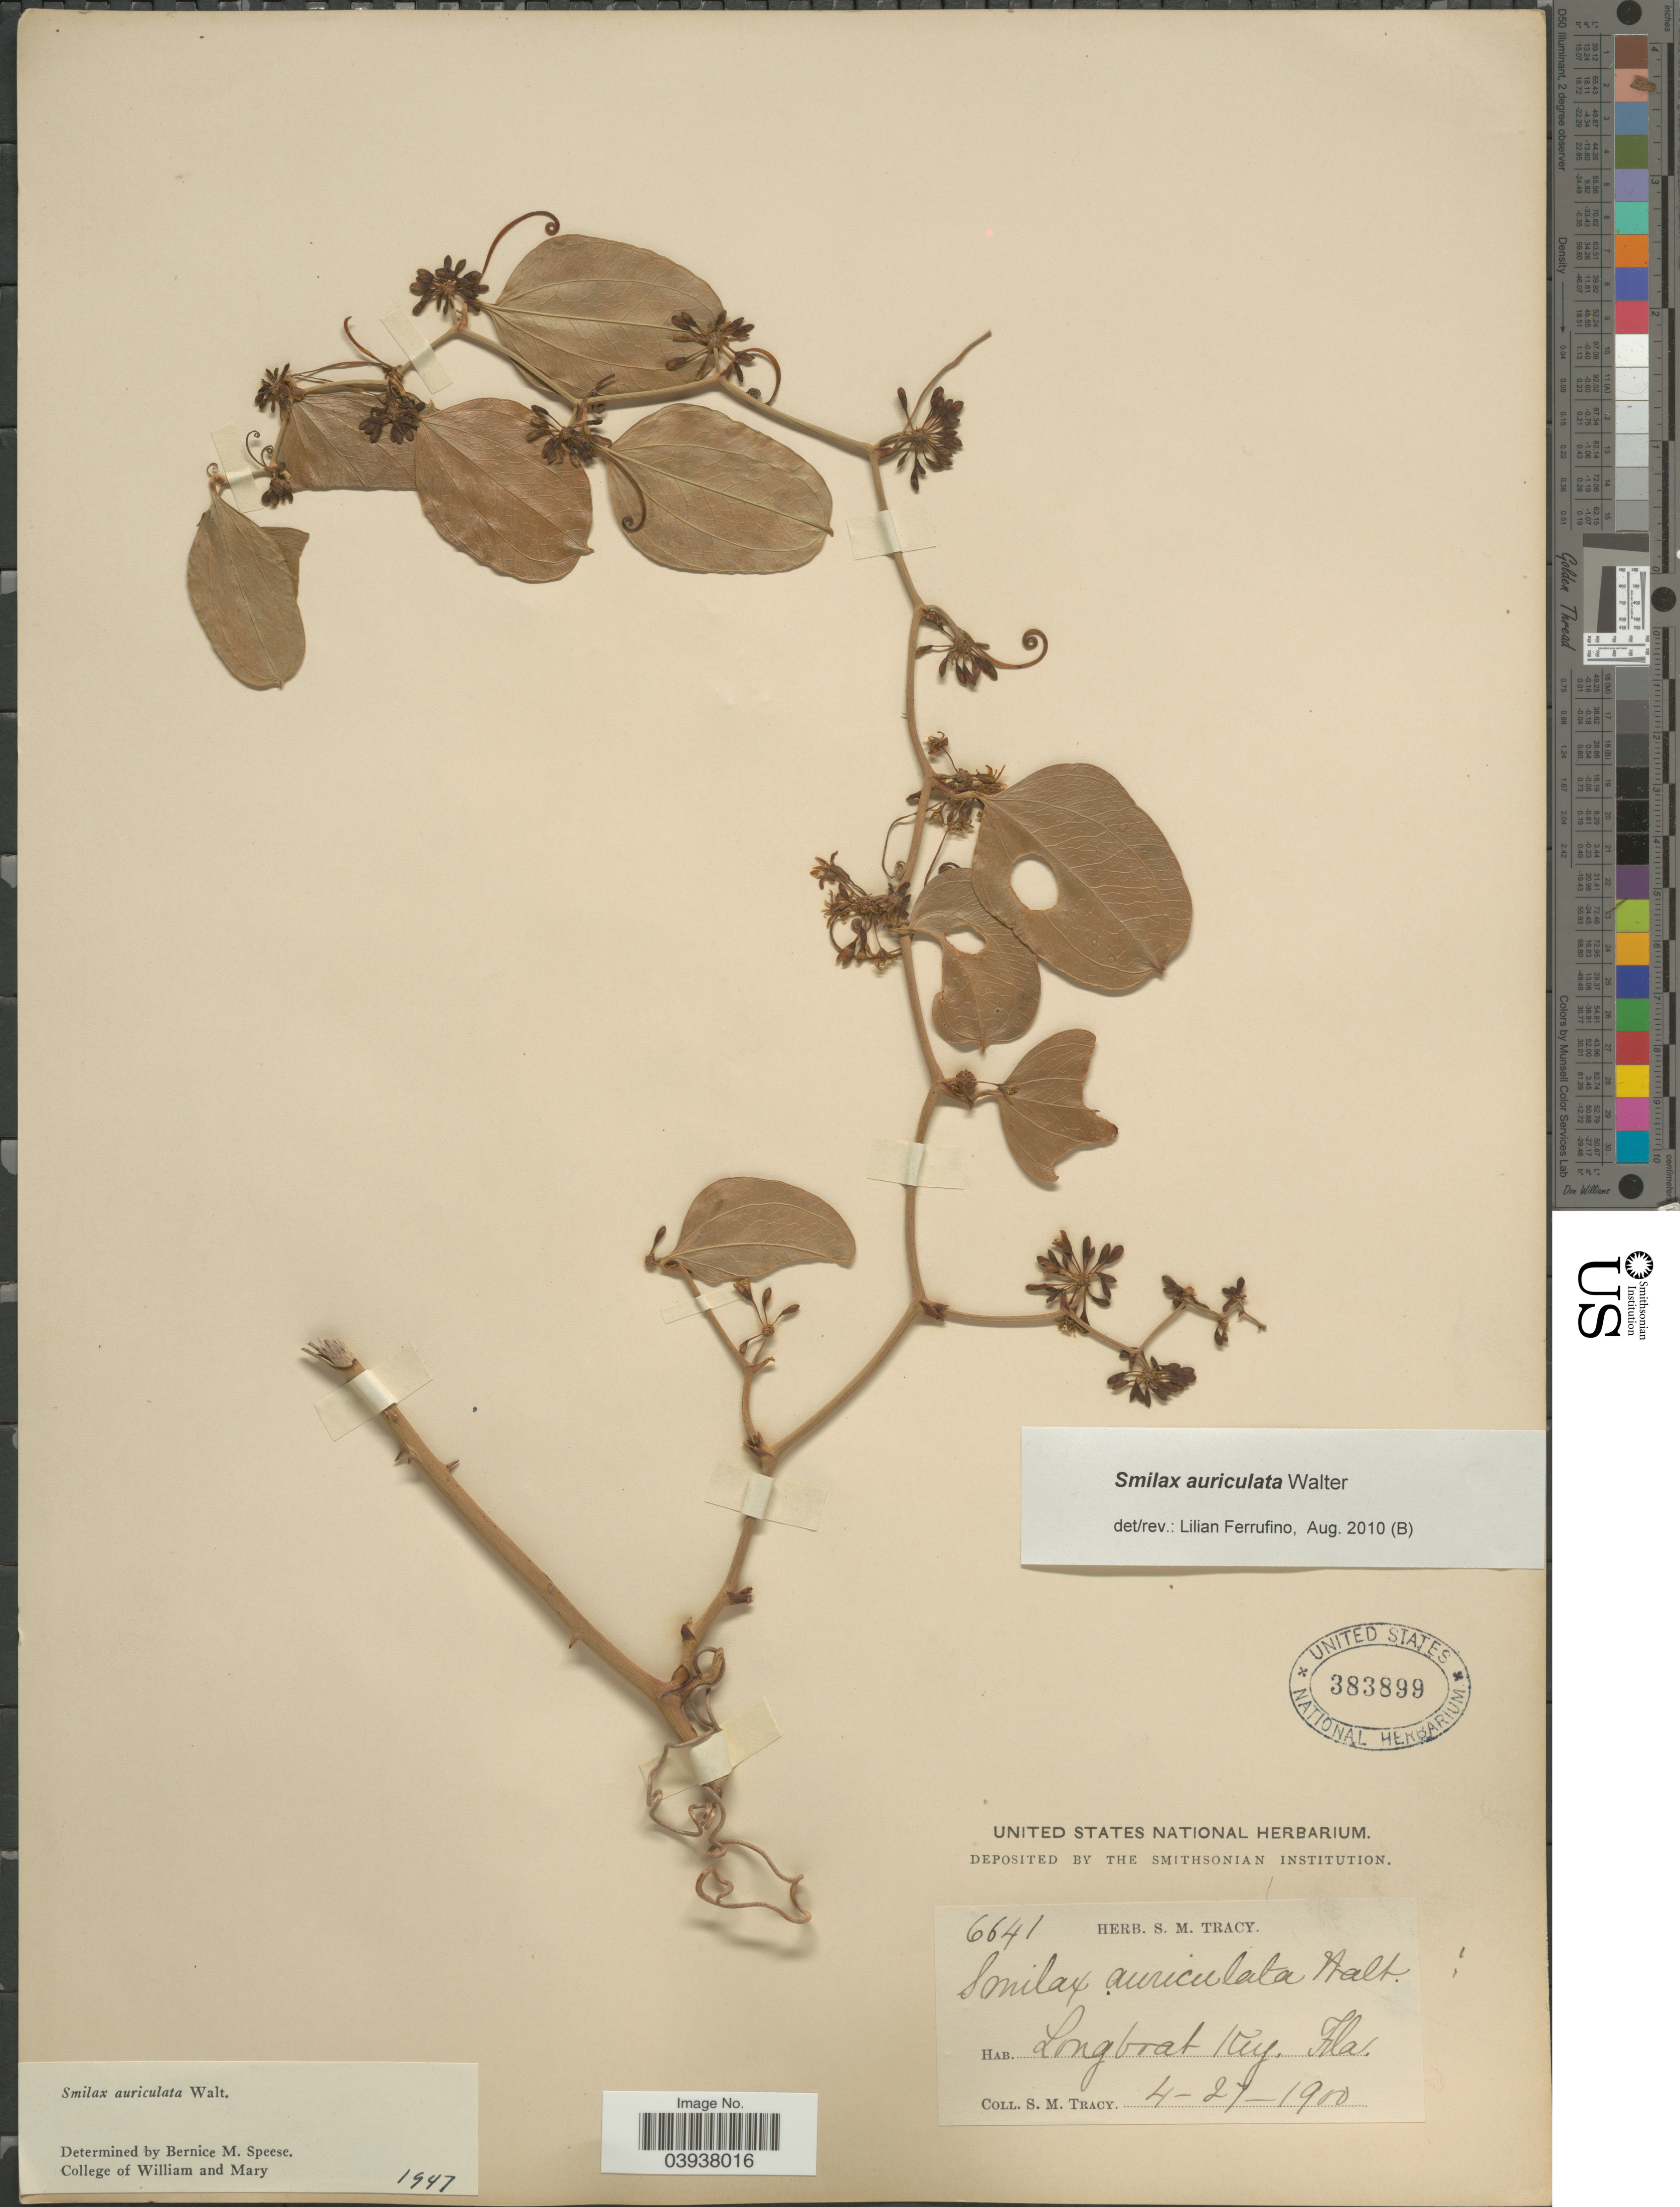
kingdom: Plantae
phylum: Tracheophyta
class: Liliopsida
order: Liliales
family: Smilacaceae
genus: Smilax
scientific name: Smilax auriculata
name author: Walter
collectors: S. M. Tracy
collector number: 6641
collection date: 1900-04-27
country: United States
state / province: Florida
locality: Longboat Key.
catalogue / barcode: US 383899